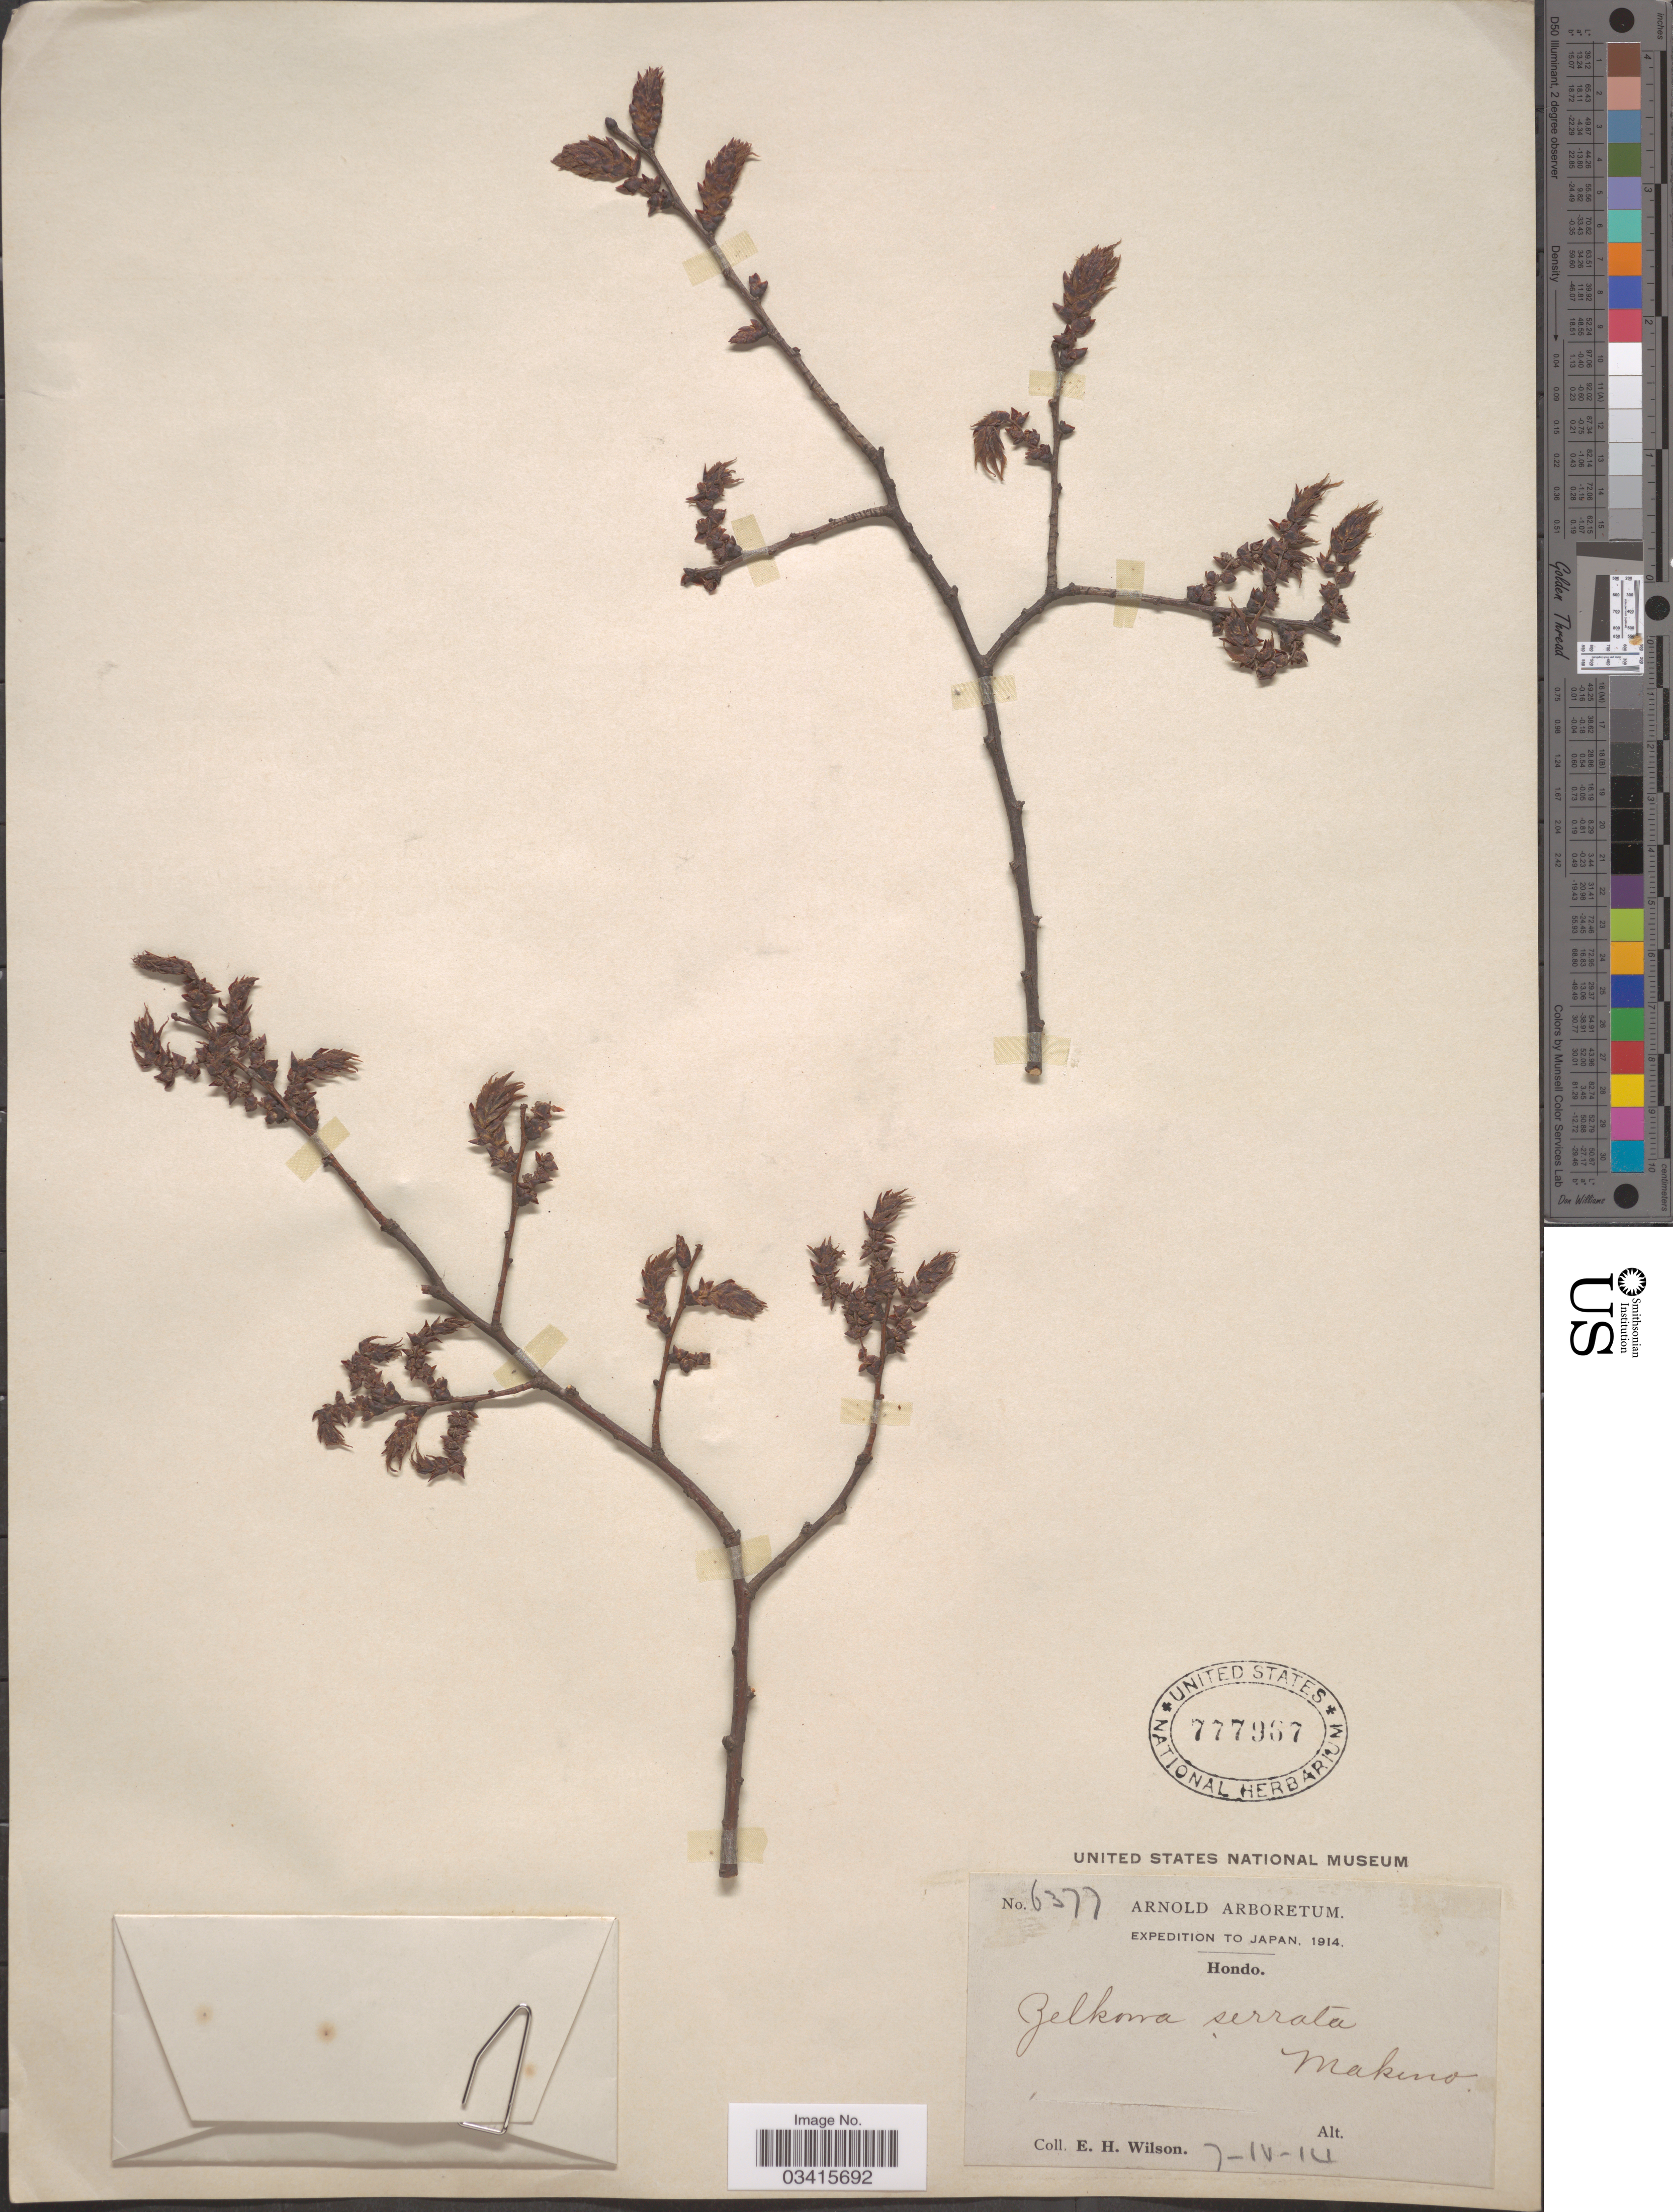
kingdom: Plantae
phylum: Tracheophyta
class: Magnoliopsida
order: Rosales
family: Ulmaceae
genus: Zelkova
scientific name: Zelkova serrata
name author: (Thunb.) Makino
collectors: E. Wilson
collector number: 6377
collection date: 1914-04-07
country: Japan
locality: Hondo.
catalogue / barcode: US 777967